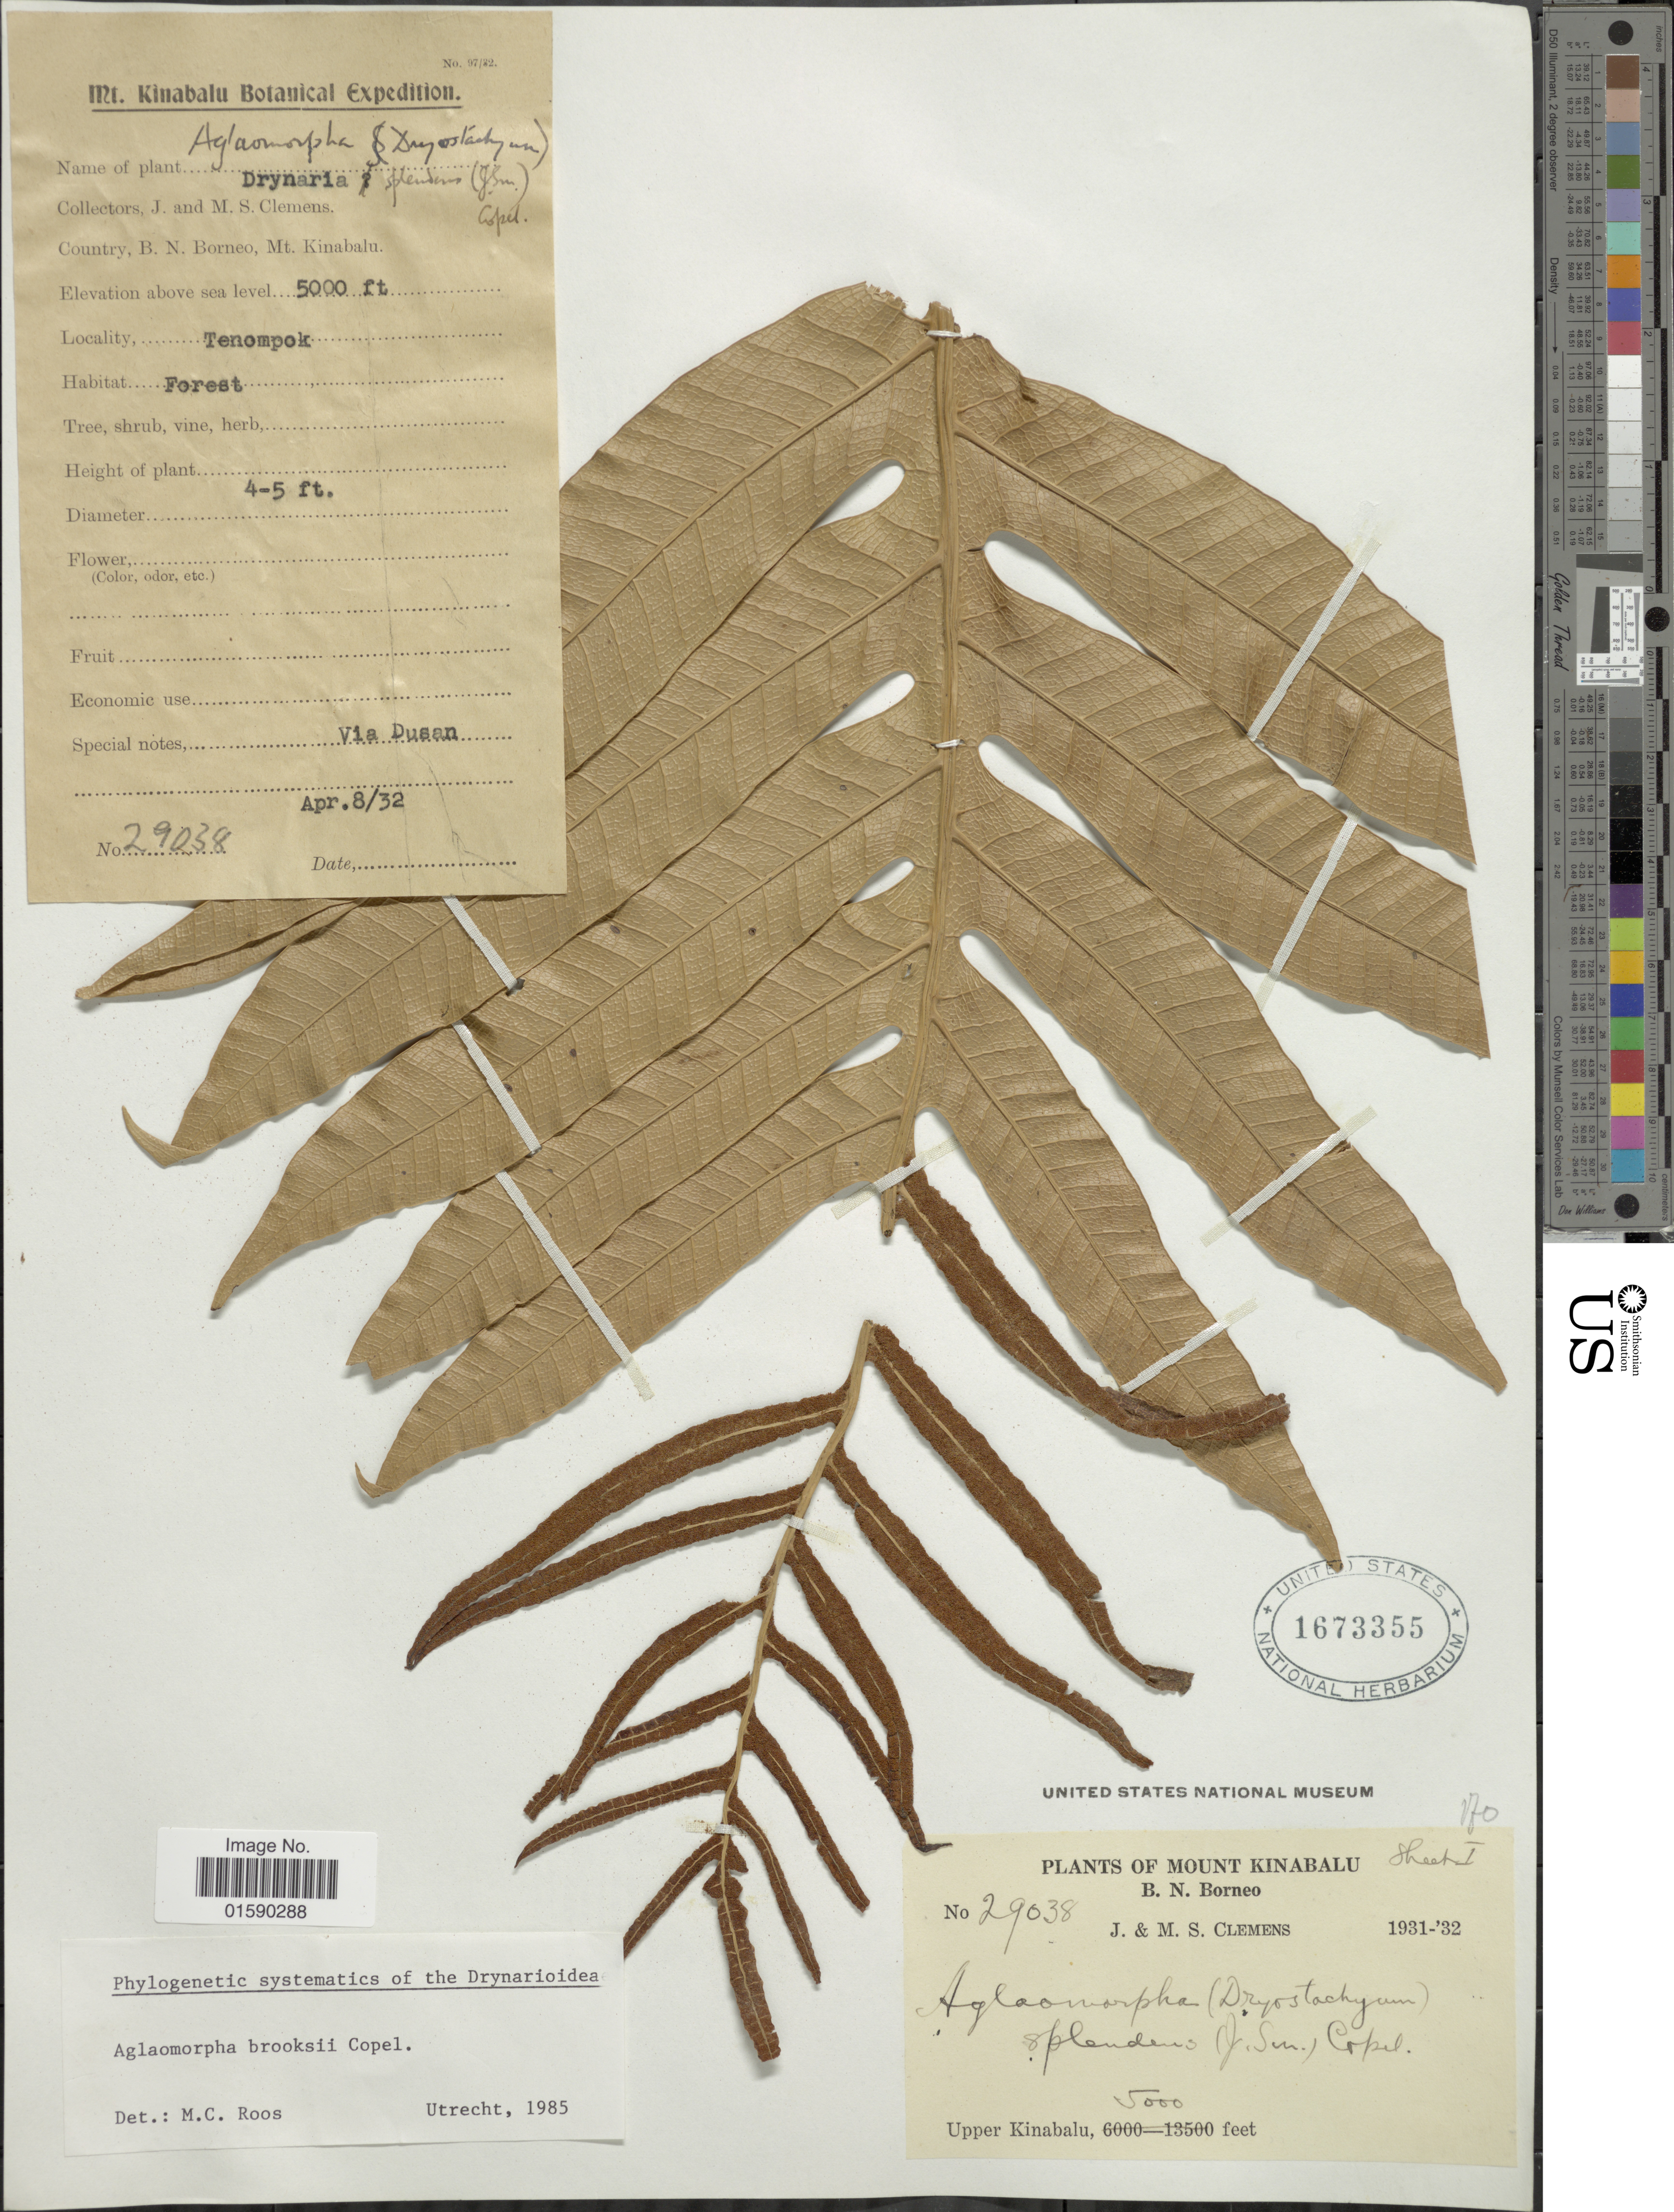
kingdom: Plantae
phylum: Tracheophyta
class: Polypodiopsida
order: Polypodiales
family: Polypodiaceae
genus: Aglaomorpha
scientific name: Aglaomorpha brooksii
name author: Copel.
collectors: J. Clemens & M. S. Clemens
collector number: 29038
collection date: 1932-04-08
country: Malaysia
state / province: Sabah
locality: Mt. Kinabalu, B.N. Borneo. Tenompok.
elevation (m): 1524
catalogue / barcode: US 1673355